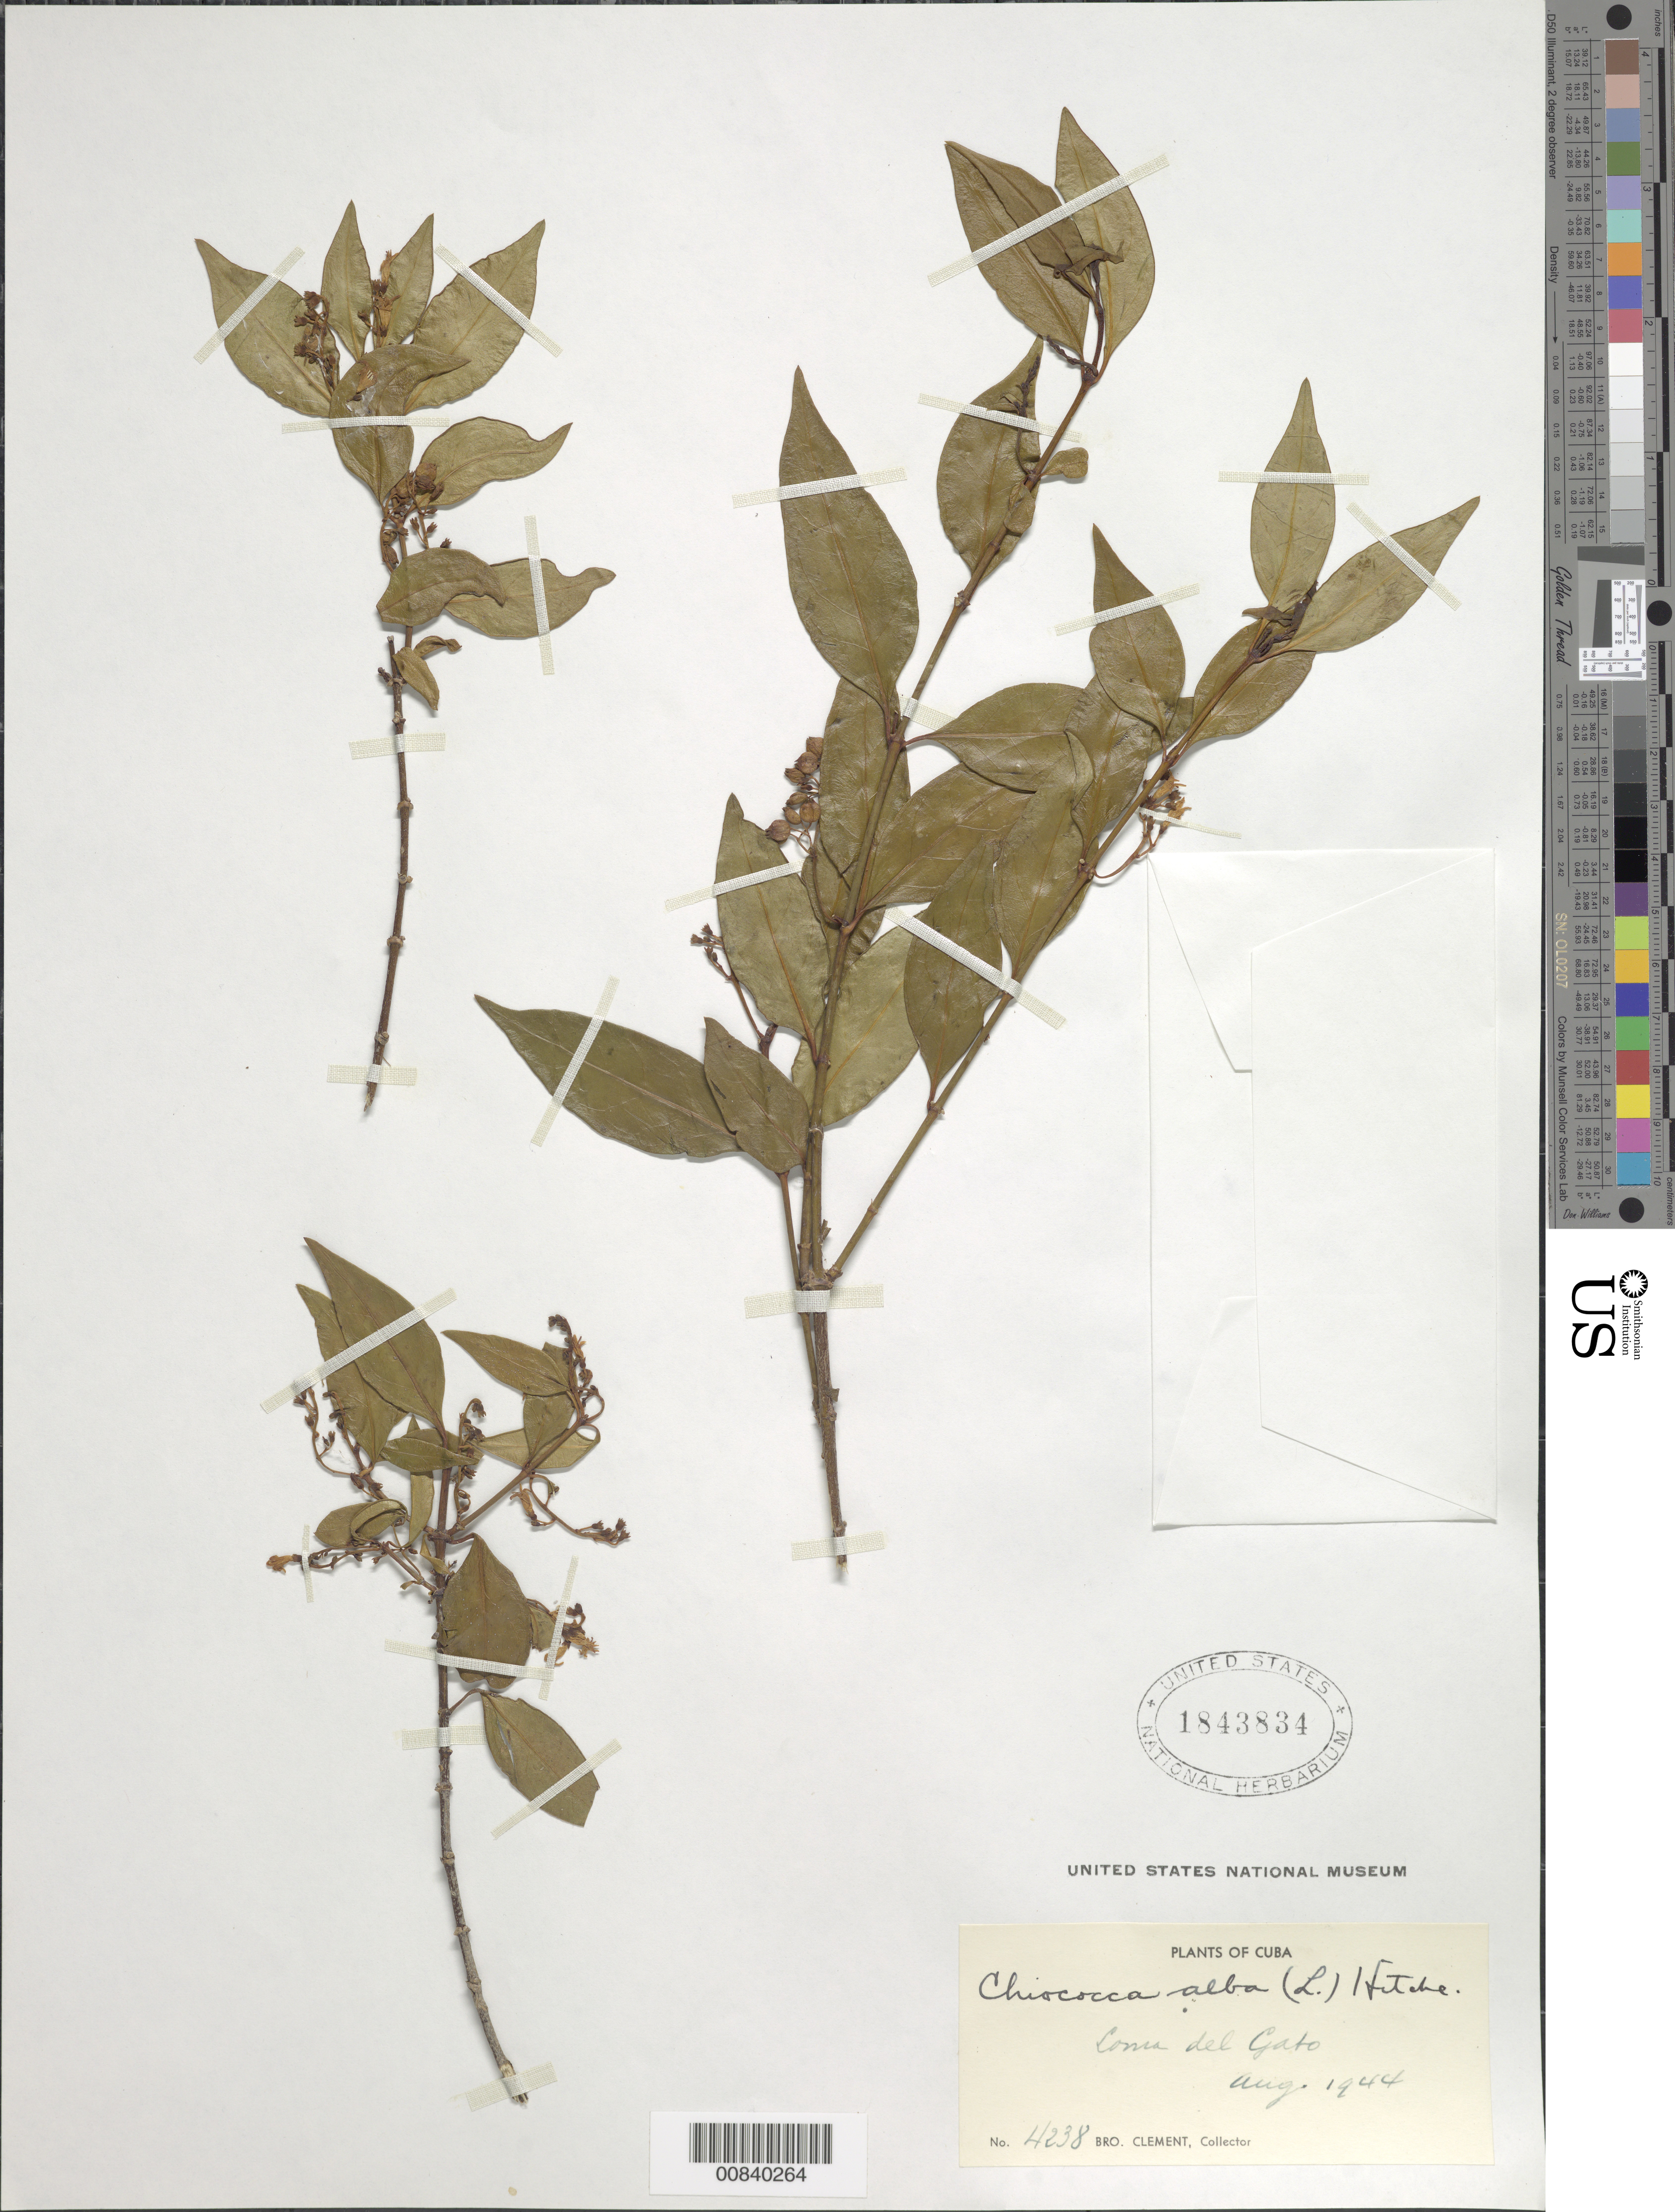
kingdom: Plantae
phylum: Tracheophyta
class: Magnoliopsida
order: Gentianales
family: Rubiaceae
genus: Chiococca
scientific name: Chiococca alba subsp. alba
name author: (L.) Hitchc.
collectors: Bro. Clemente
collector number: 4238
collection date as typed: Aug 1944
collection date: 1944-08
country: Cuba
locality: Loma del Gato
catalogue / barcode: US 1843834